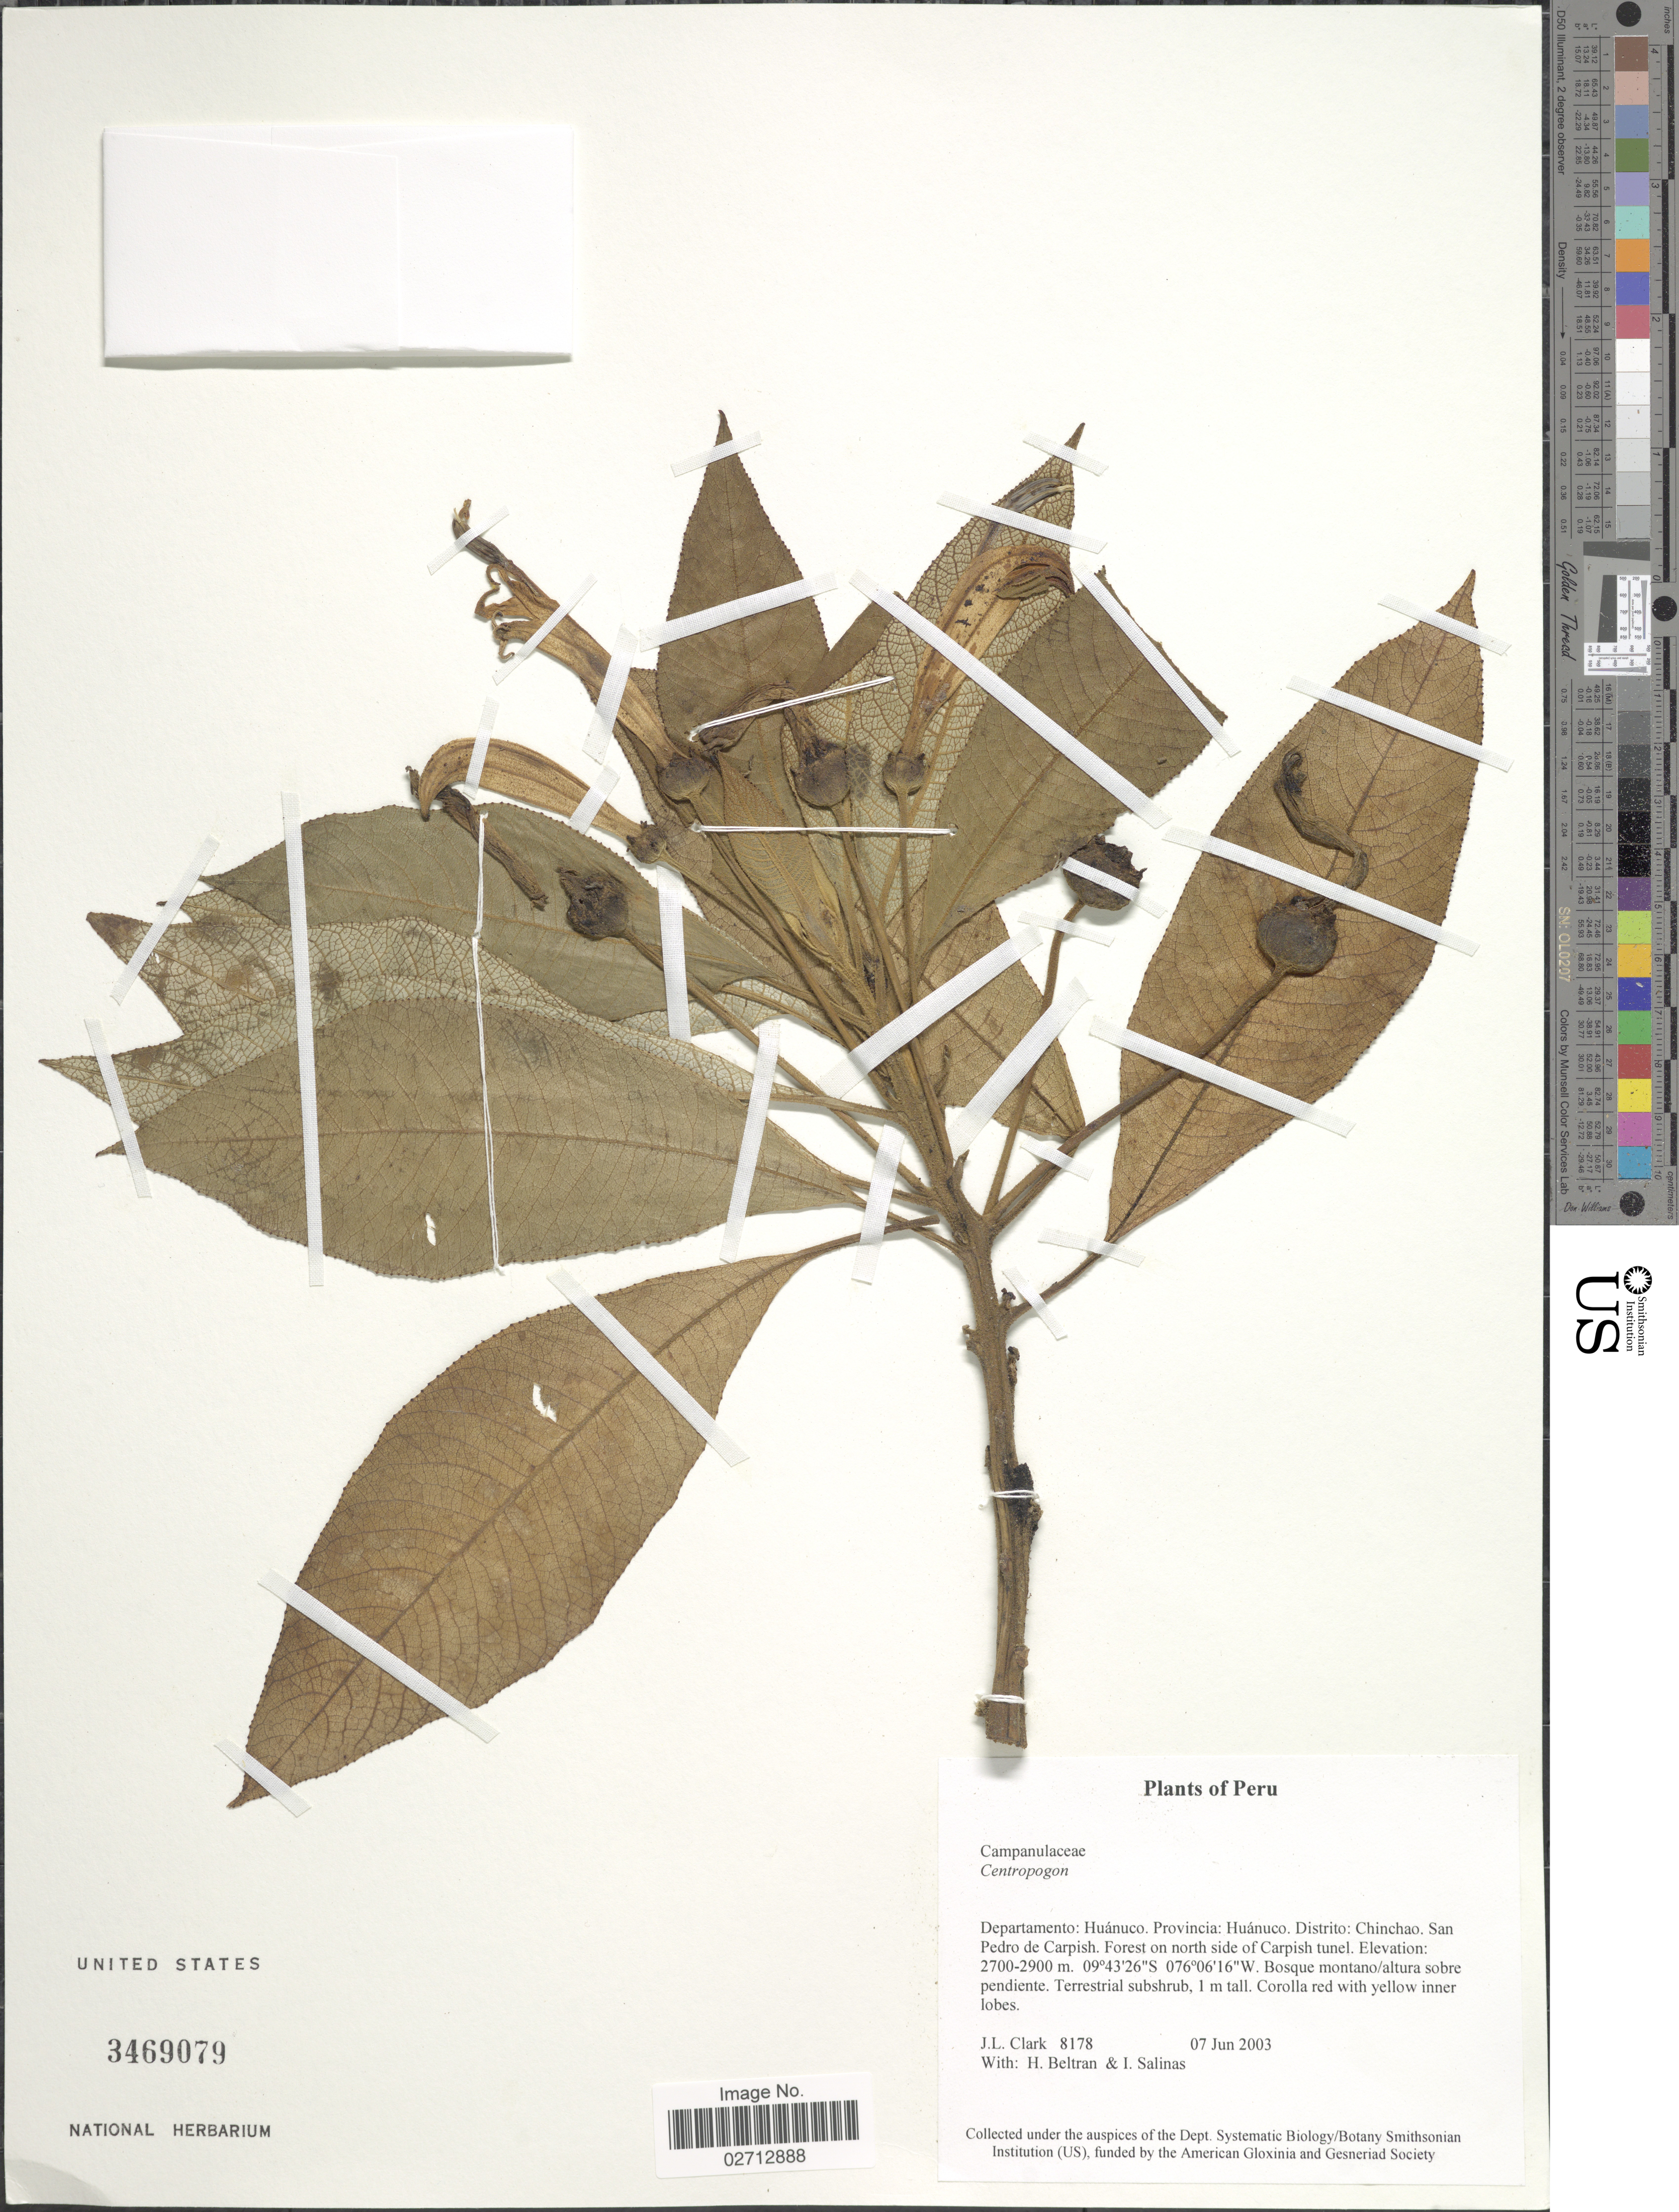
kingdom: Plantae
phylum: Tracheophyta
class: Magnoliopsida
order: Asterales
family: Campanulaceae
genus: Centropogon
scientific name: Centropogon sp.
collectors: J. L. Clark, H. Beltran & I. Salinas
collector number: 8178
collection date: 2003-06-07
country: Peru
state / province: Huánuco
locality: Provincia: Huanuco. Distrito: Chinchao. San Pedro de Carpish. north side of Carpish tunel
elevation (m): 2700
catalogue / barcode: US 3469079